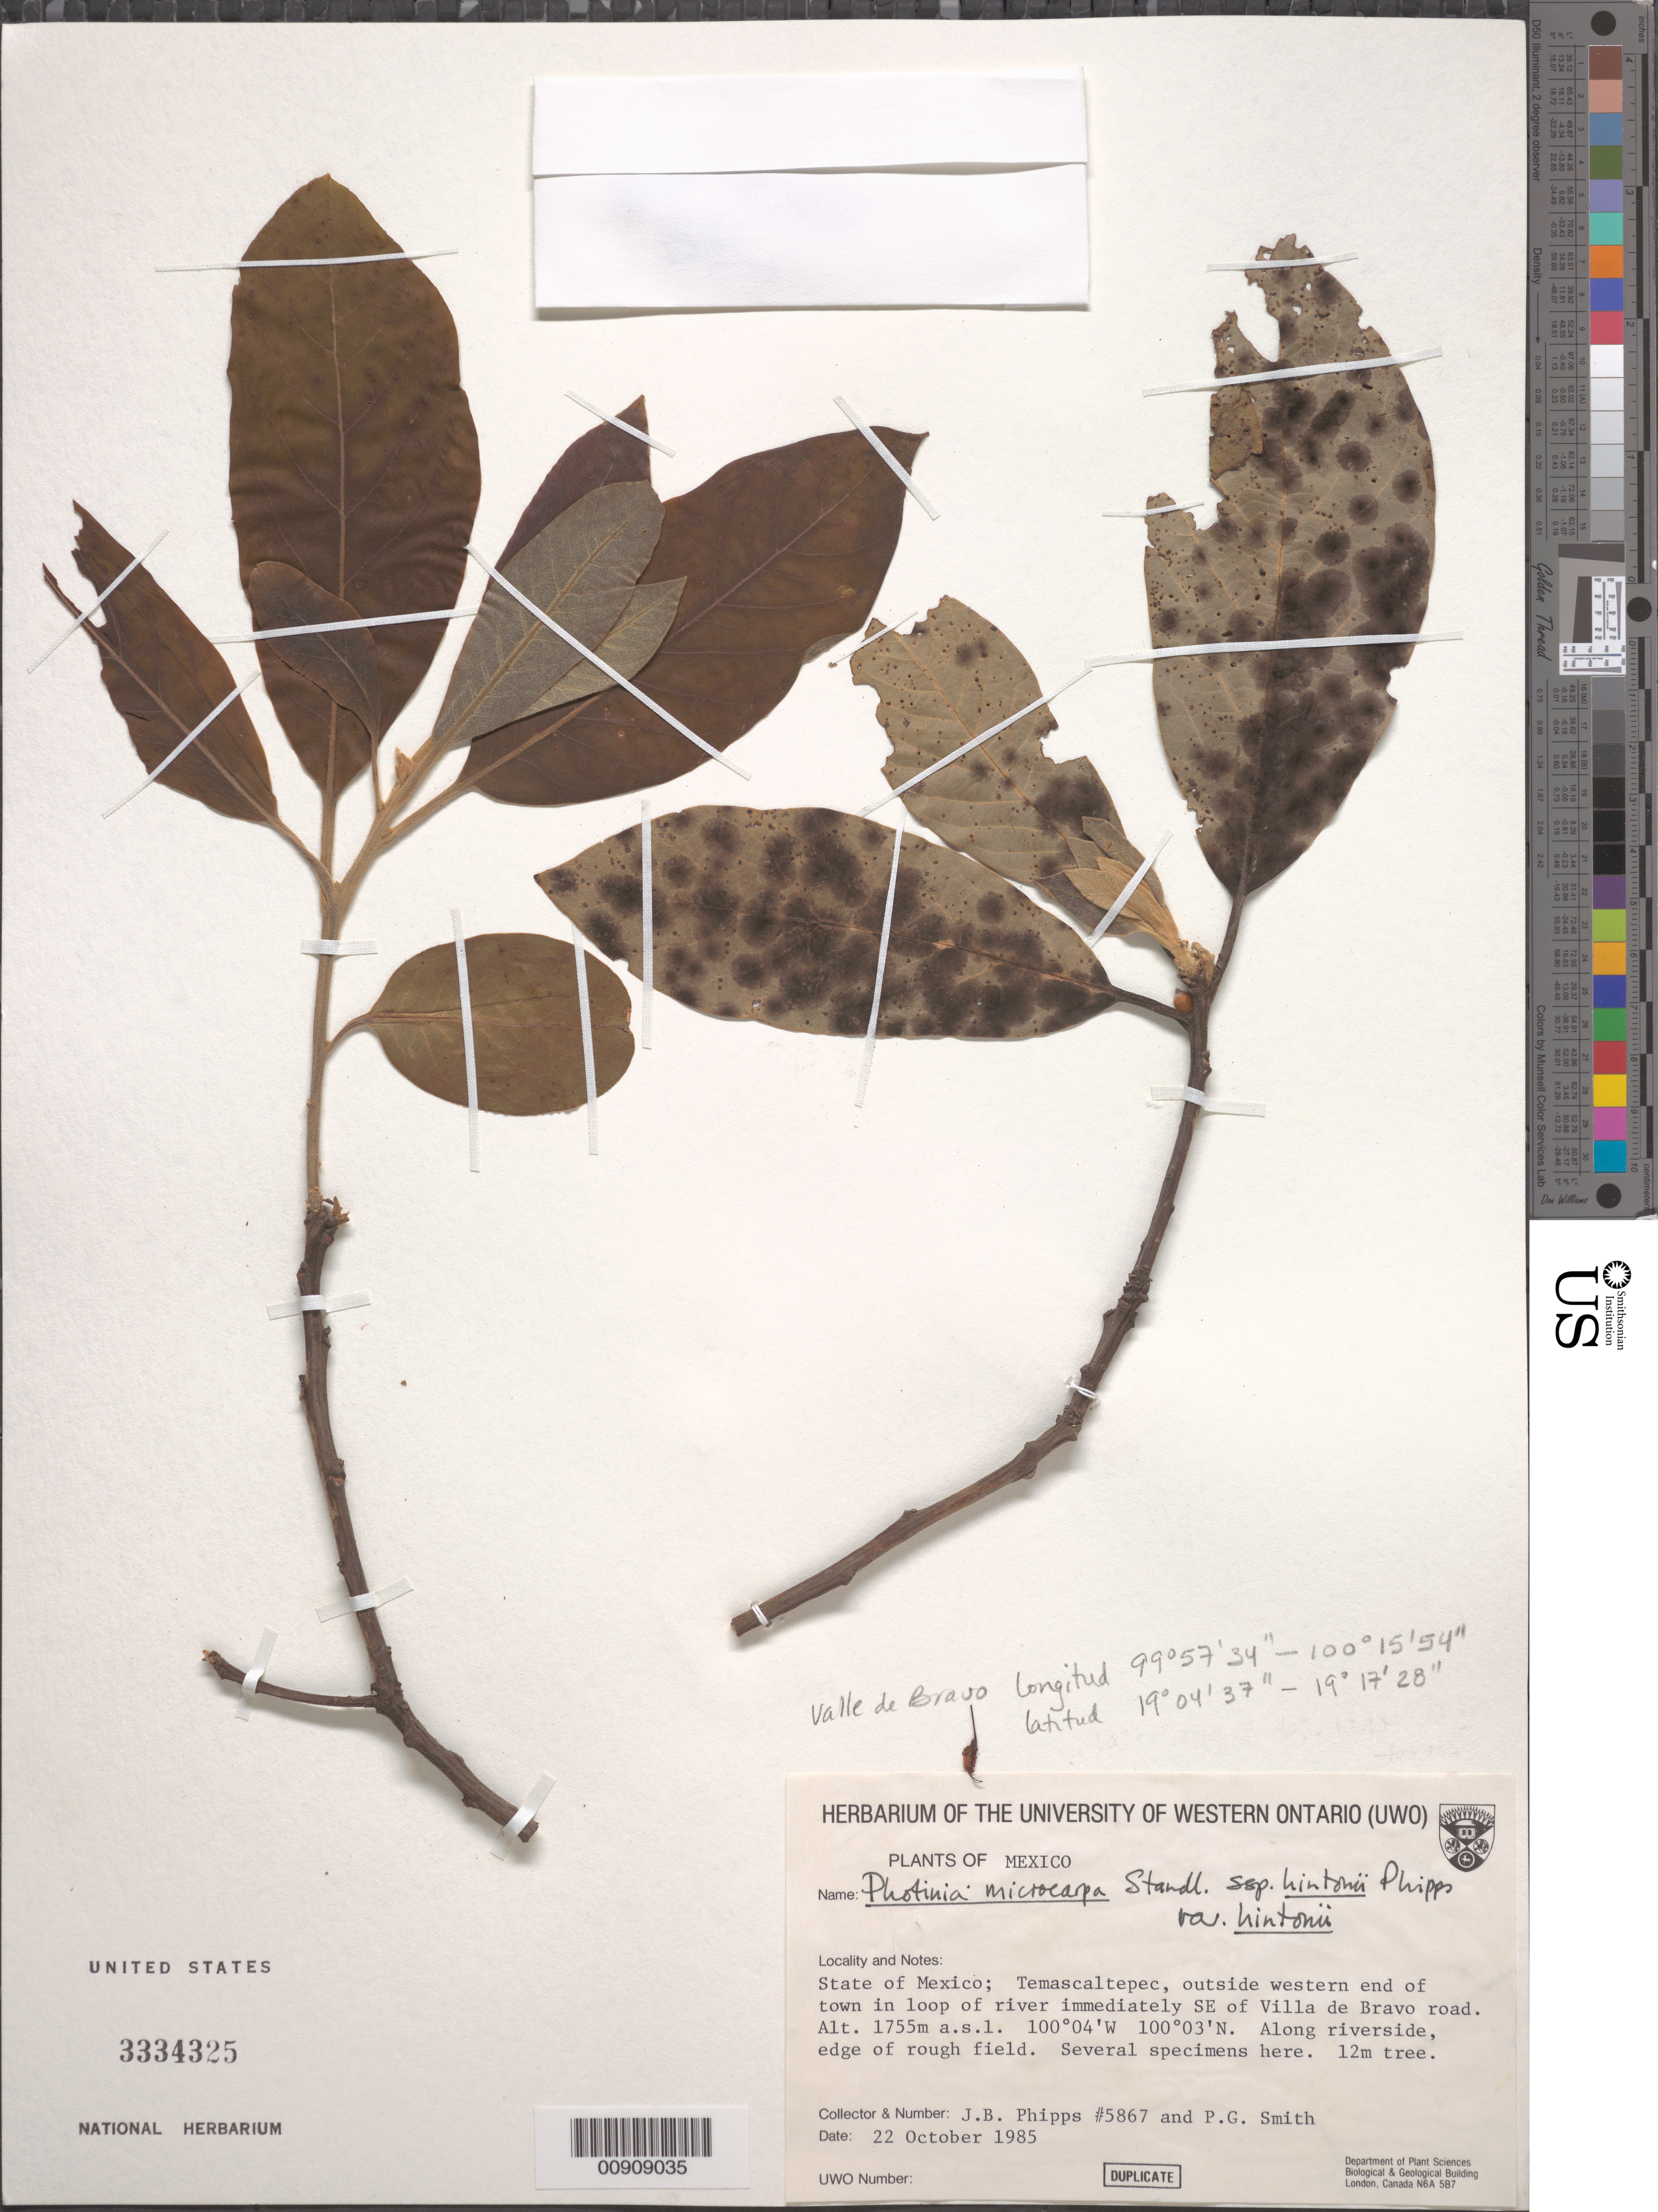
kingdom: Plantae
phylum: Tracheophyta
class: Magnoliopsida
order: Rosales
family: Rosaceae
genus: Phippsiomeles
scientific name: Phippsiomeles microcarpa subsp. hintonii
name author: (J.B. Phipps) B.B. Liu & J. Wen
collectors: J. Phipps & P. Smith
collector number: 5867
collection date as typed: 22 Oct 1985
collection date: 1985-10-22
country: Mexico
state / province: México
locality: State of México: Temascaltepec, outside western end of town in loop of river immediately SE of Villa de Bravo road.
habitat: Along riverside, edge of rough field.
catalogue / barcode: US 3334325